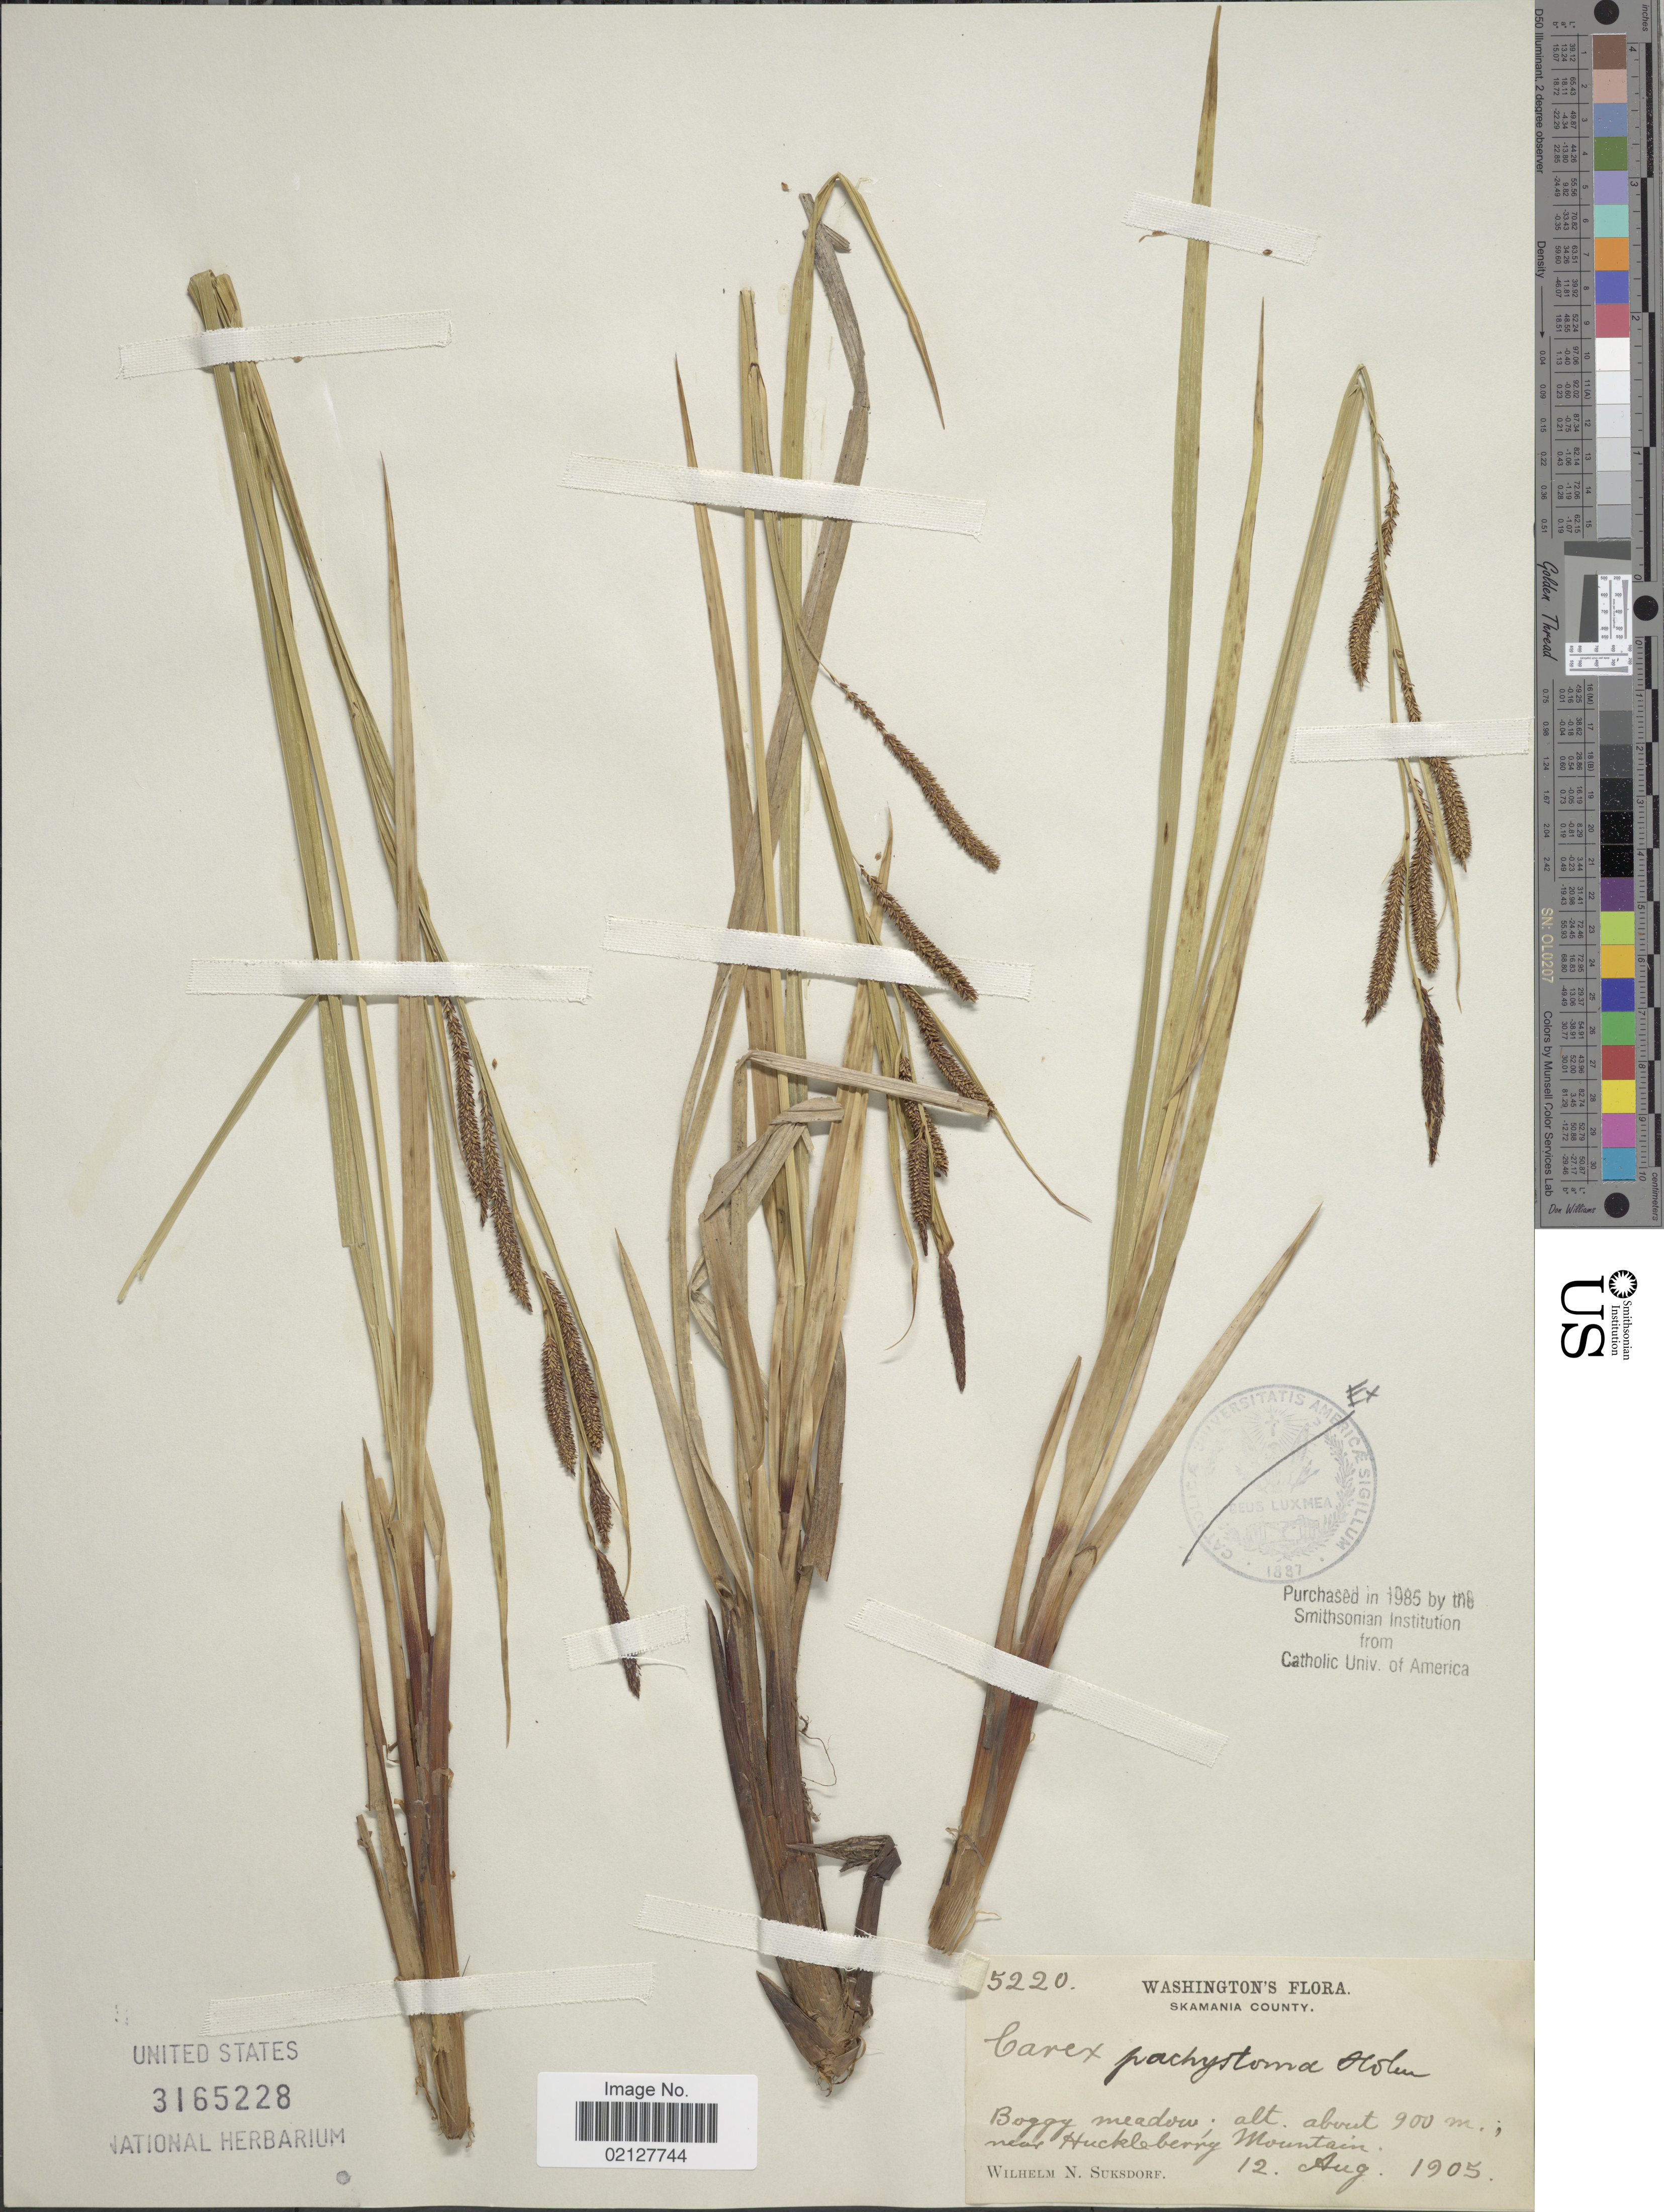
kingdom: Plantae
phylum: Tracheophyta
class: Liliopsida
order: Poales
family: Cyperaceae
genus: Carex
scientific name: Carex aquatilis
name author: Wahlenb.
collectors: W. N. Suksdorf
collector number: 5220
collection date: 1905-08-12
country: United States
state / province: Washington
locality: Near Huckleberry Mountain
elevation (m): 900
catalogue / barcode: US 3165228